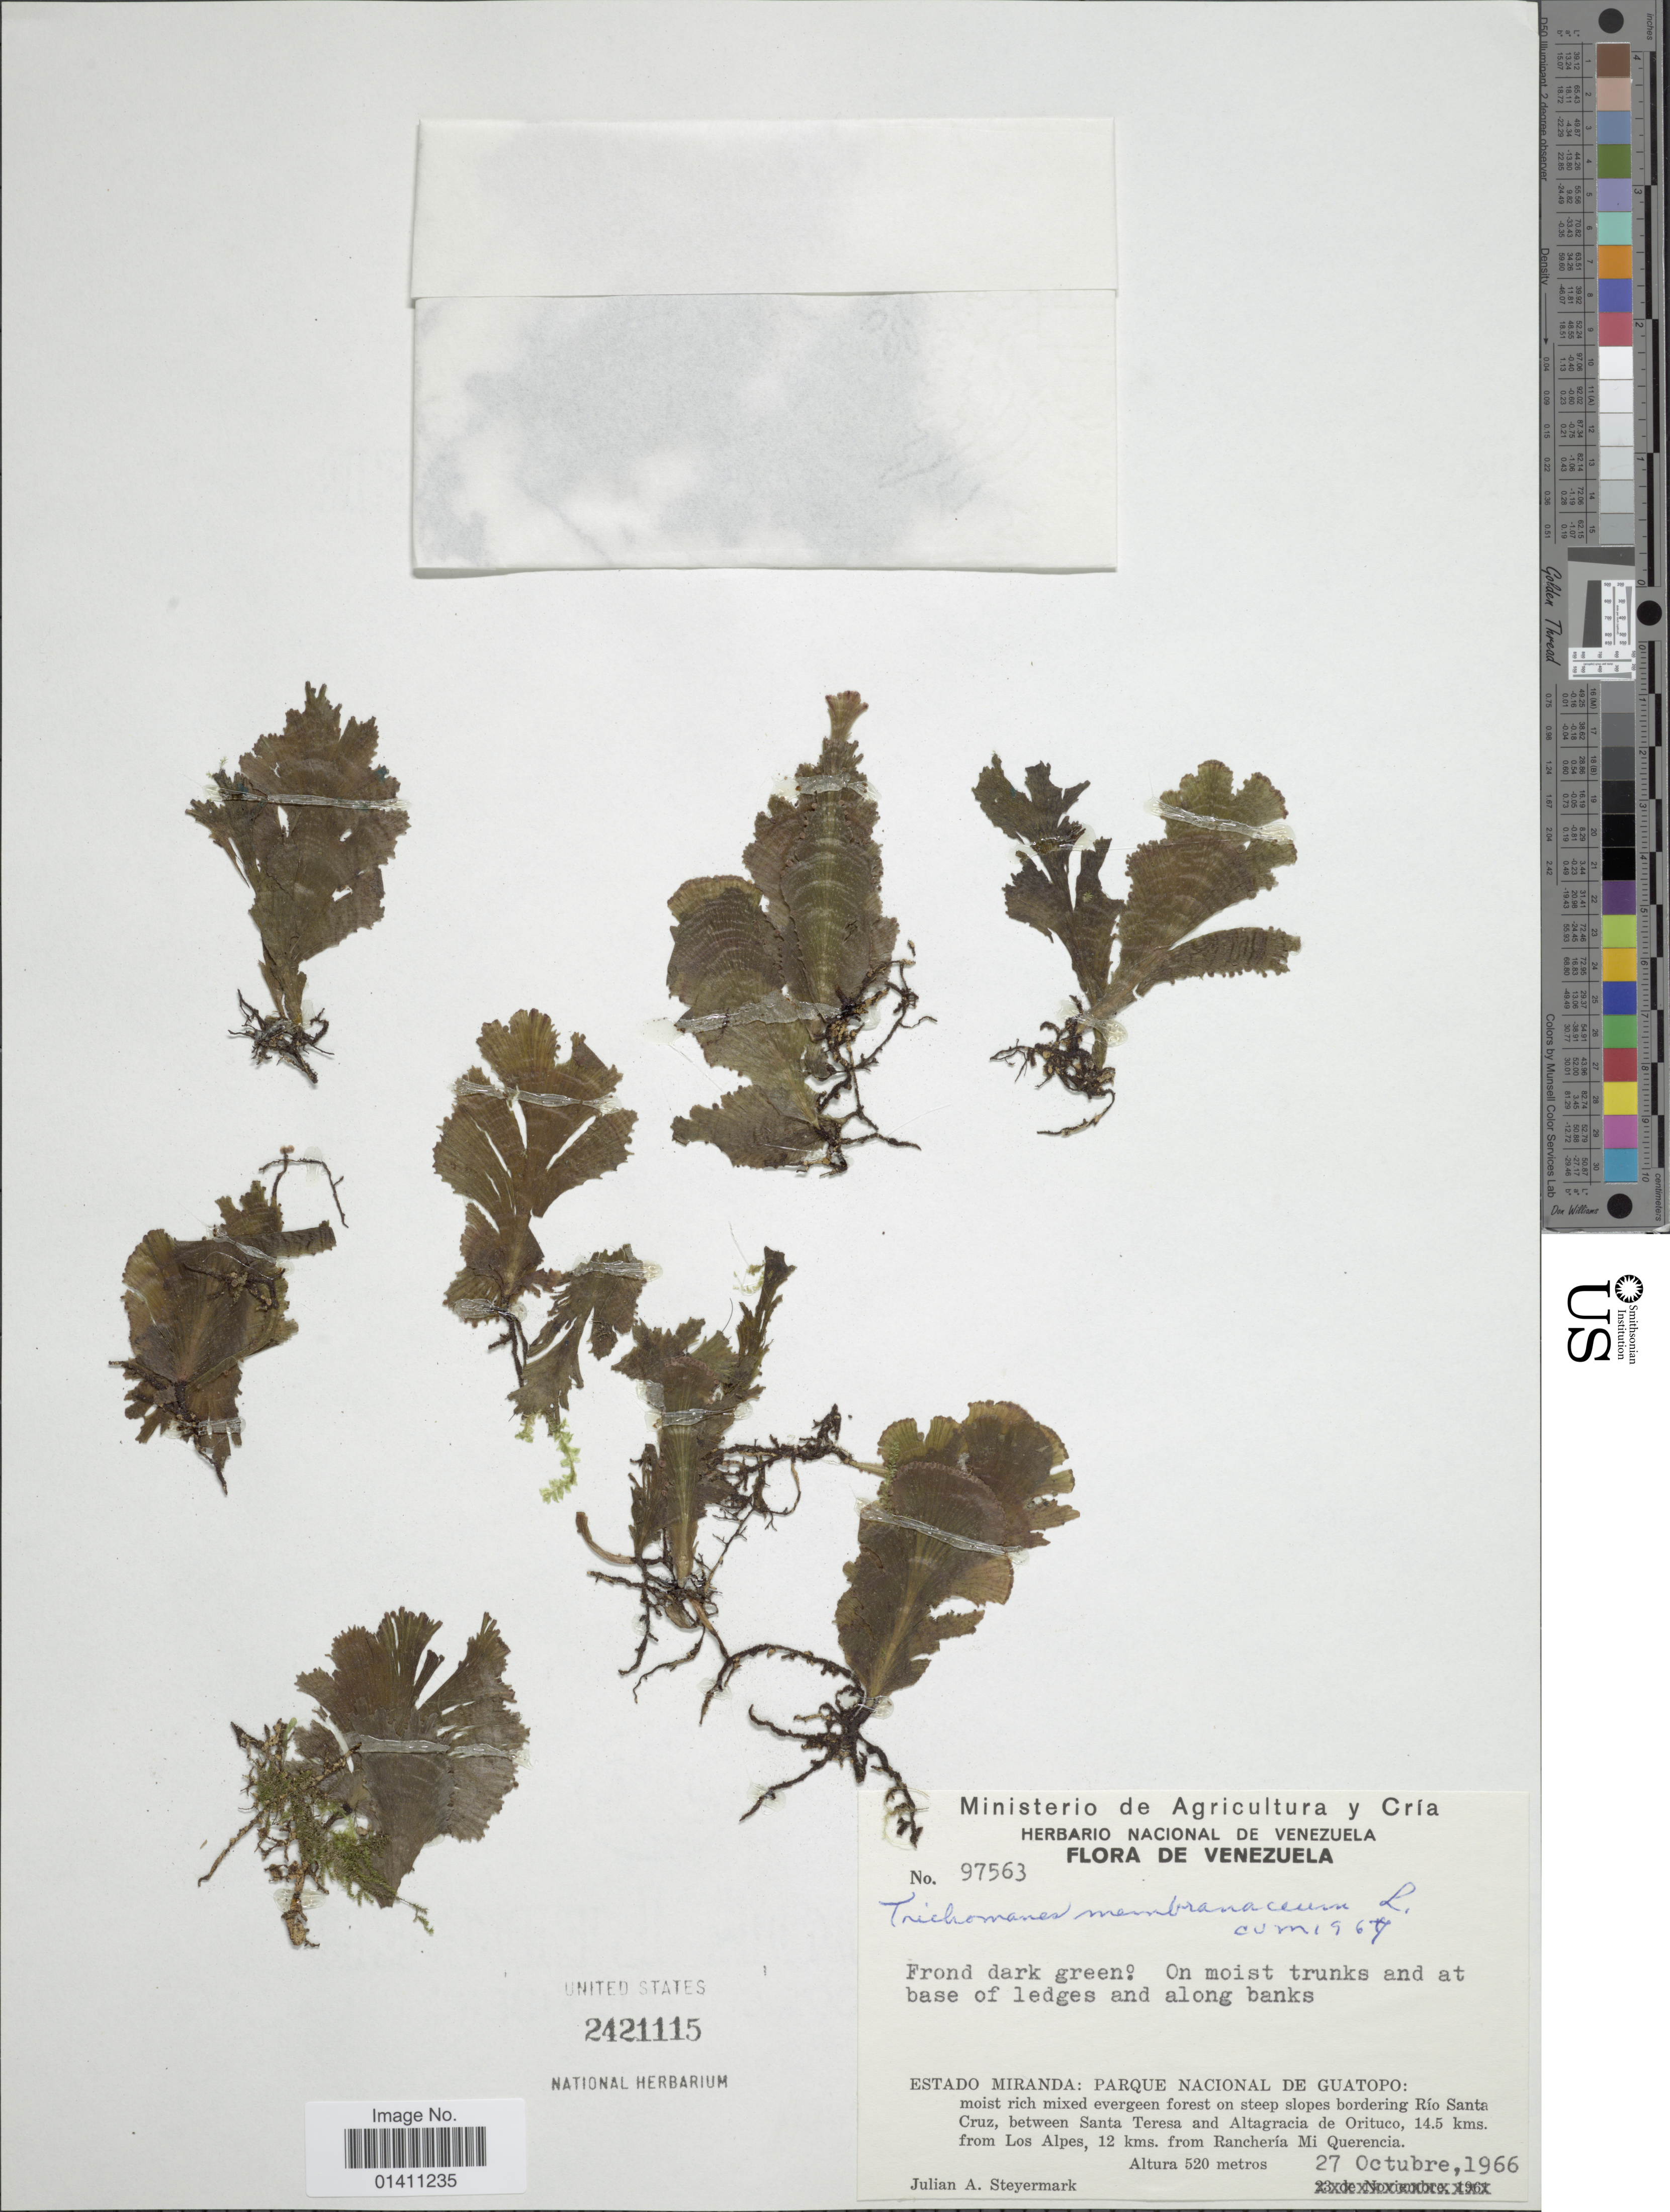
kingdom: Plantae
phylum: Tracheophyta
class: Polypodiopsida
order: Hymenophyllales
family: Hymenophyllaceae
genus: Didymoglossum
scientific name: Didymoglossum membranaceum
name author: (L.) Vareschi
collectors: J. Steyermark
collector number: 97563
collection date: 1966-10-27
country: Venezuela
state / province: Miranda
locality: Estado Miranda: Parque Nacional de Guatopo: moist rich mixed evergreen forest on steep slopes bordering Rio Santa Cruz, between Santa Teresa and Altagracia de Orituco, 14.5 kms. from Los Alpes, 12 kms. from Rancheria Mi Querencia.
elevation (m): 520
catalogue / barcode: US 2421115